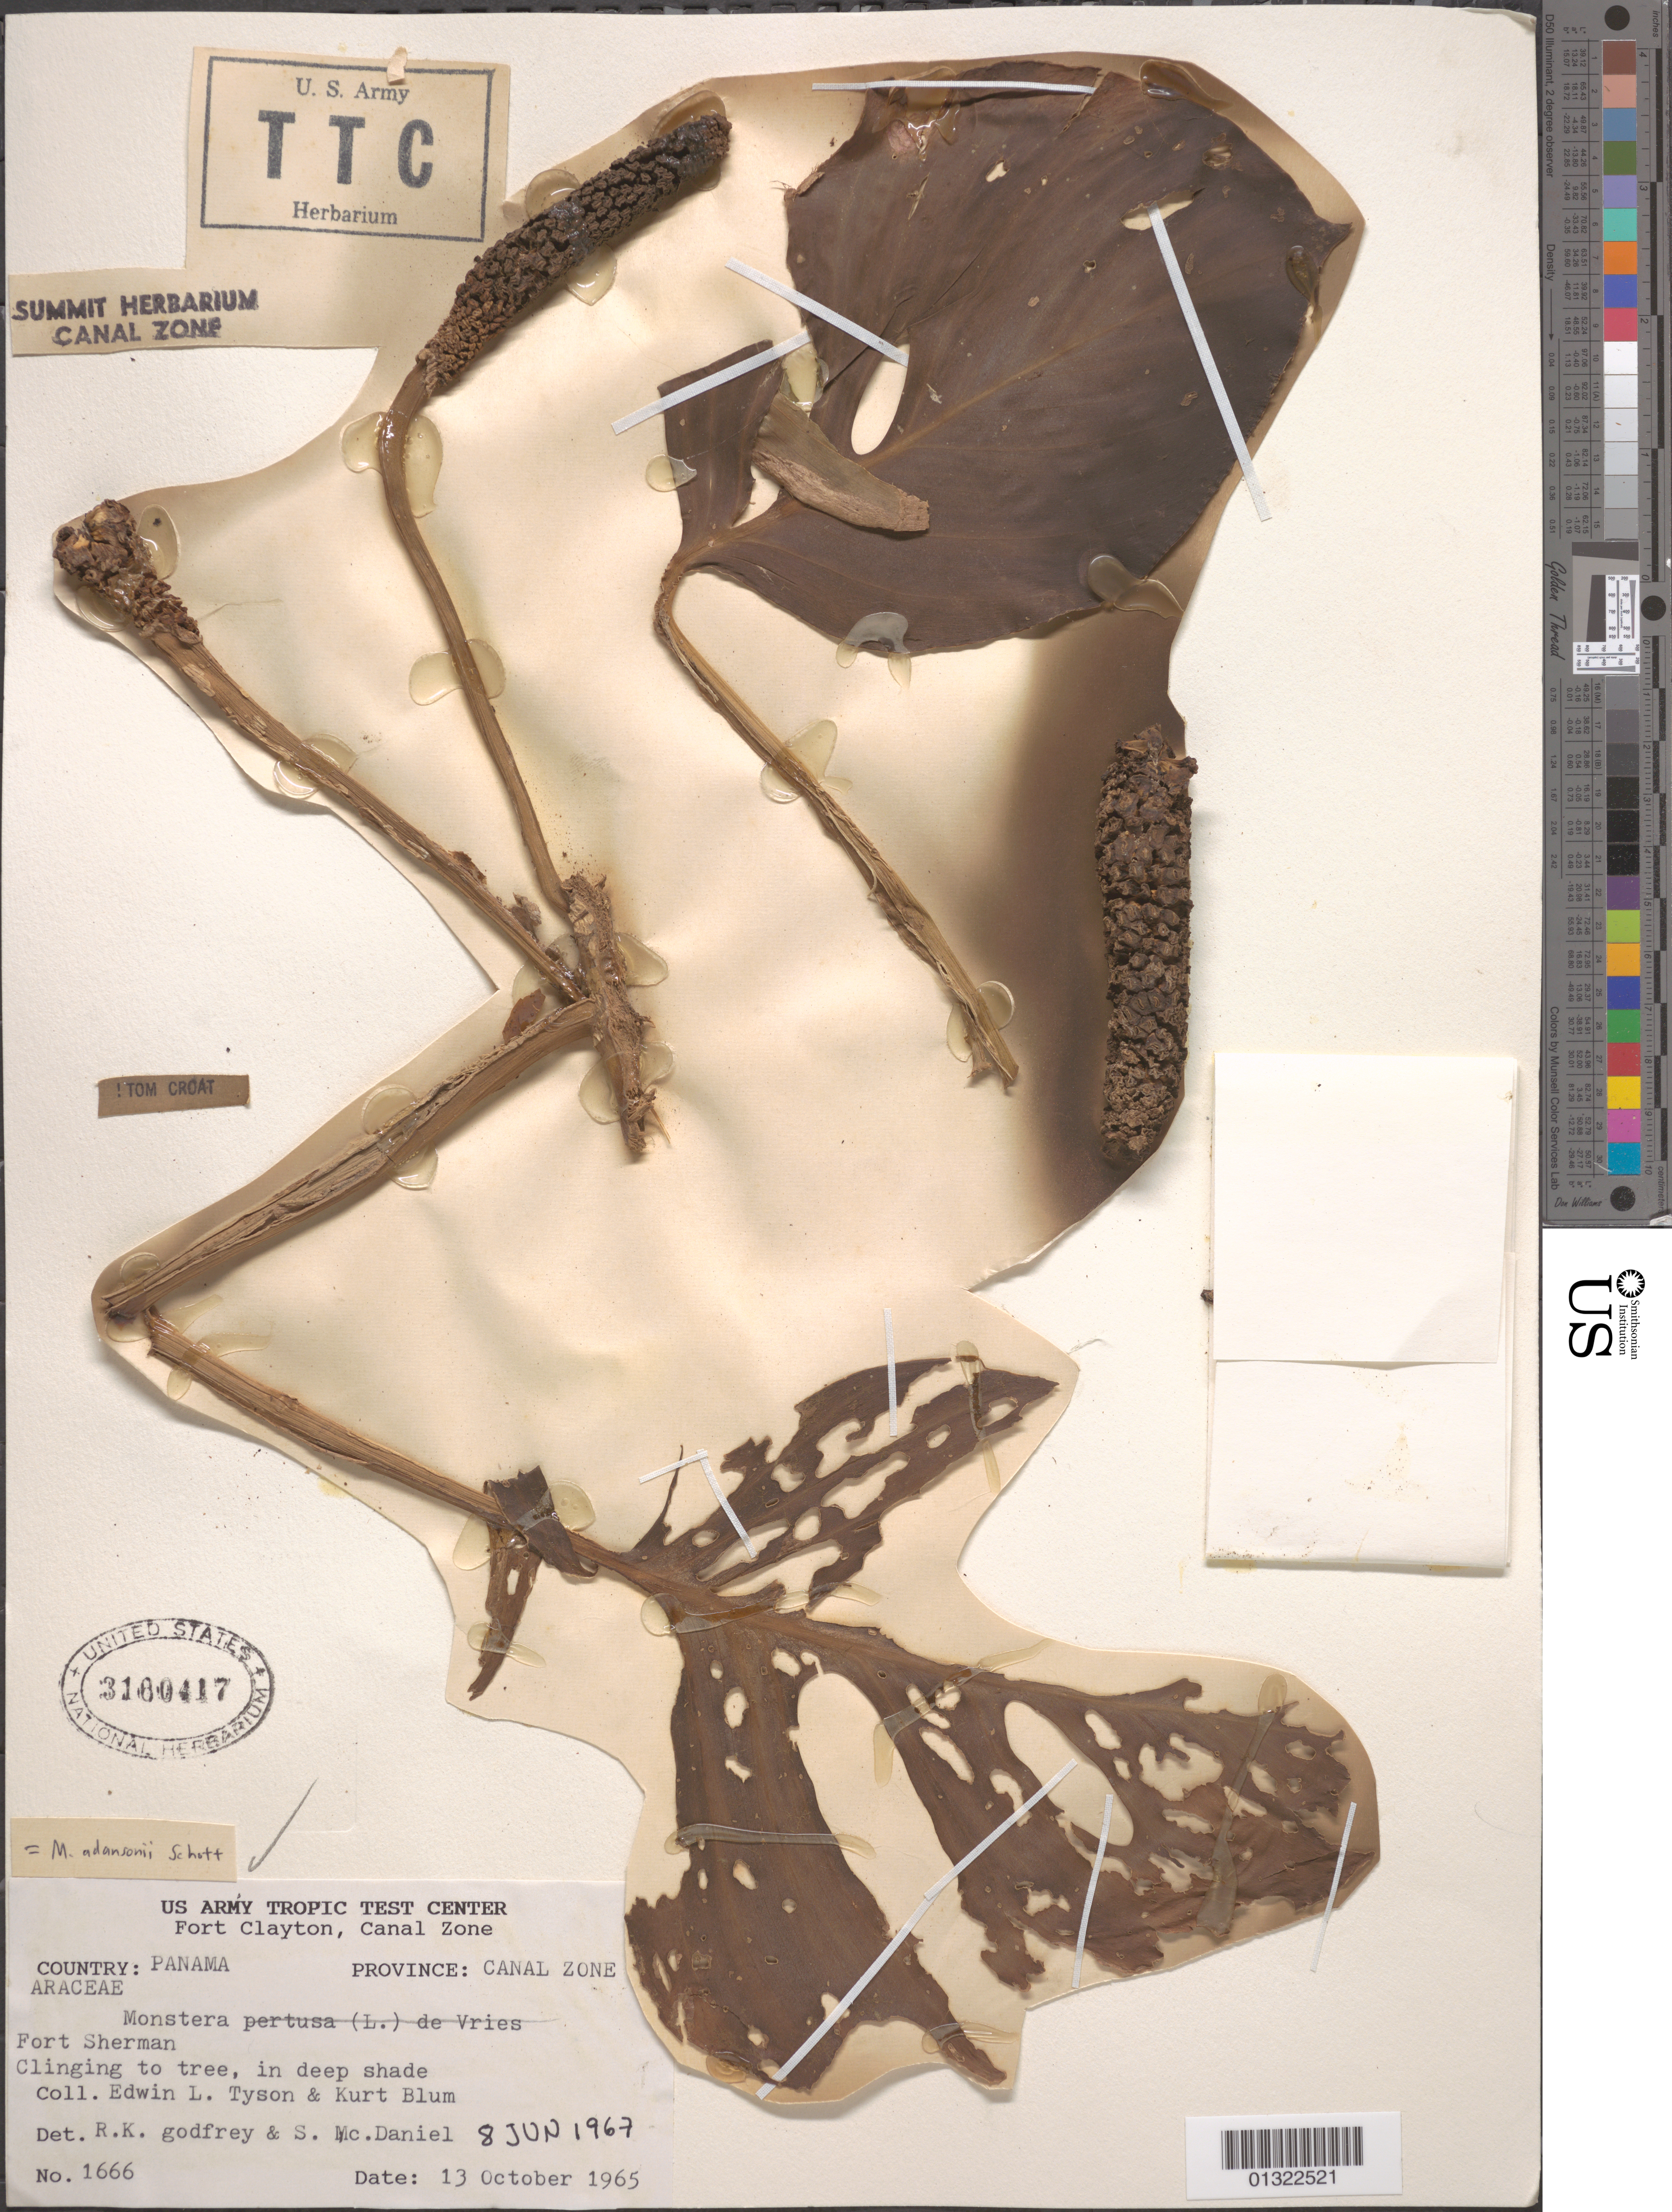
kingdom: Plantae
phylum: Tracheophyta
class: Liliopsida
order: Alismatales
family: Araceae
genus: Monstera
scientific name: Monstera adansonii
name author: Schott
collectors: E. L. Tyson & K. Blum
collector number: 1666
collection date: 1967-06-08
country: Panama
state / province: Colón / Panamá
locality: Province: Canal Zone. Fort Sherman.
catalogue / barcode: US 3160417